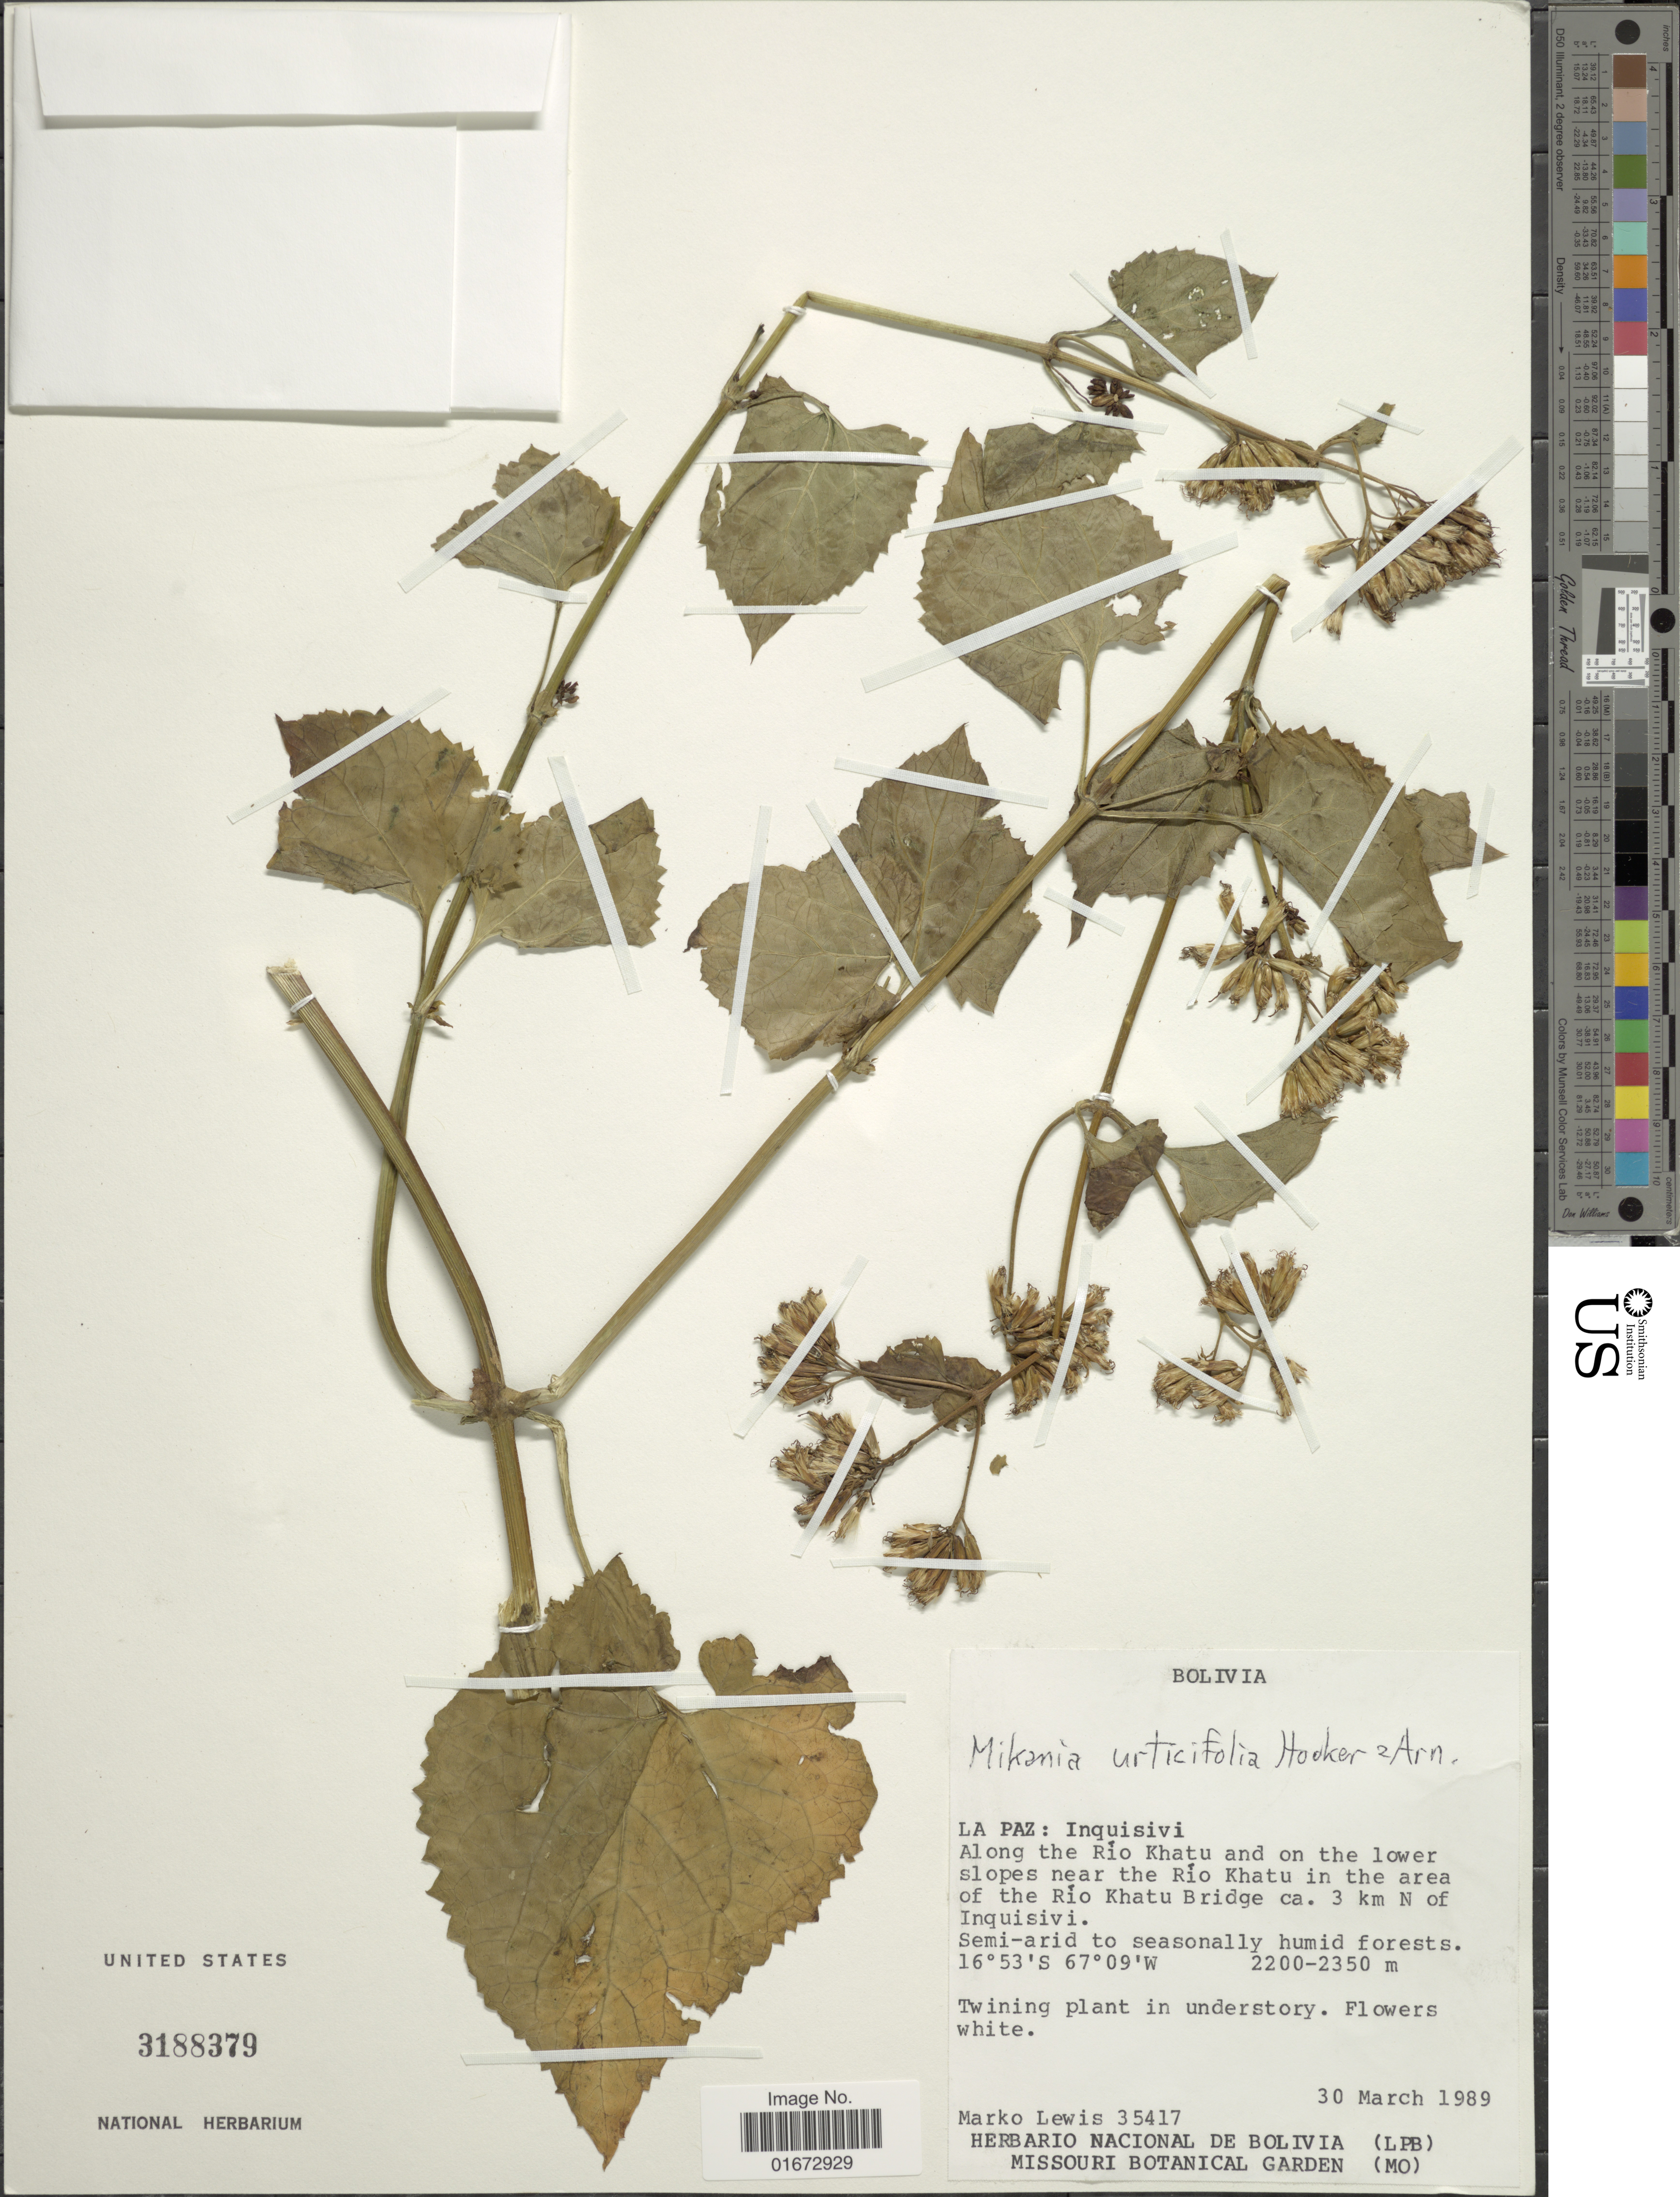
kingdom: Plantae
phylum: Tracheophyta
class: Magnoliopsida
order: Asterales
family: Asteraceae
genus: Mikania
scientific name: Mikania urticifolia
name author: Hook. & Arn.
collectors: M. A. Lewis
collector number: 35417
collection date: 1989-03-30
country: Bolivia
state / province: La Paz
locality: La Paz: Inquisivi. Along the Río Khatu and on the lower slopes near the Río Khatu in the area of the Río Khatu Bridge ca. 3 km N of Inquisivi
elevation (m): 2200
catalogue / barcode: US 3188379